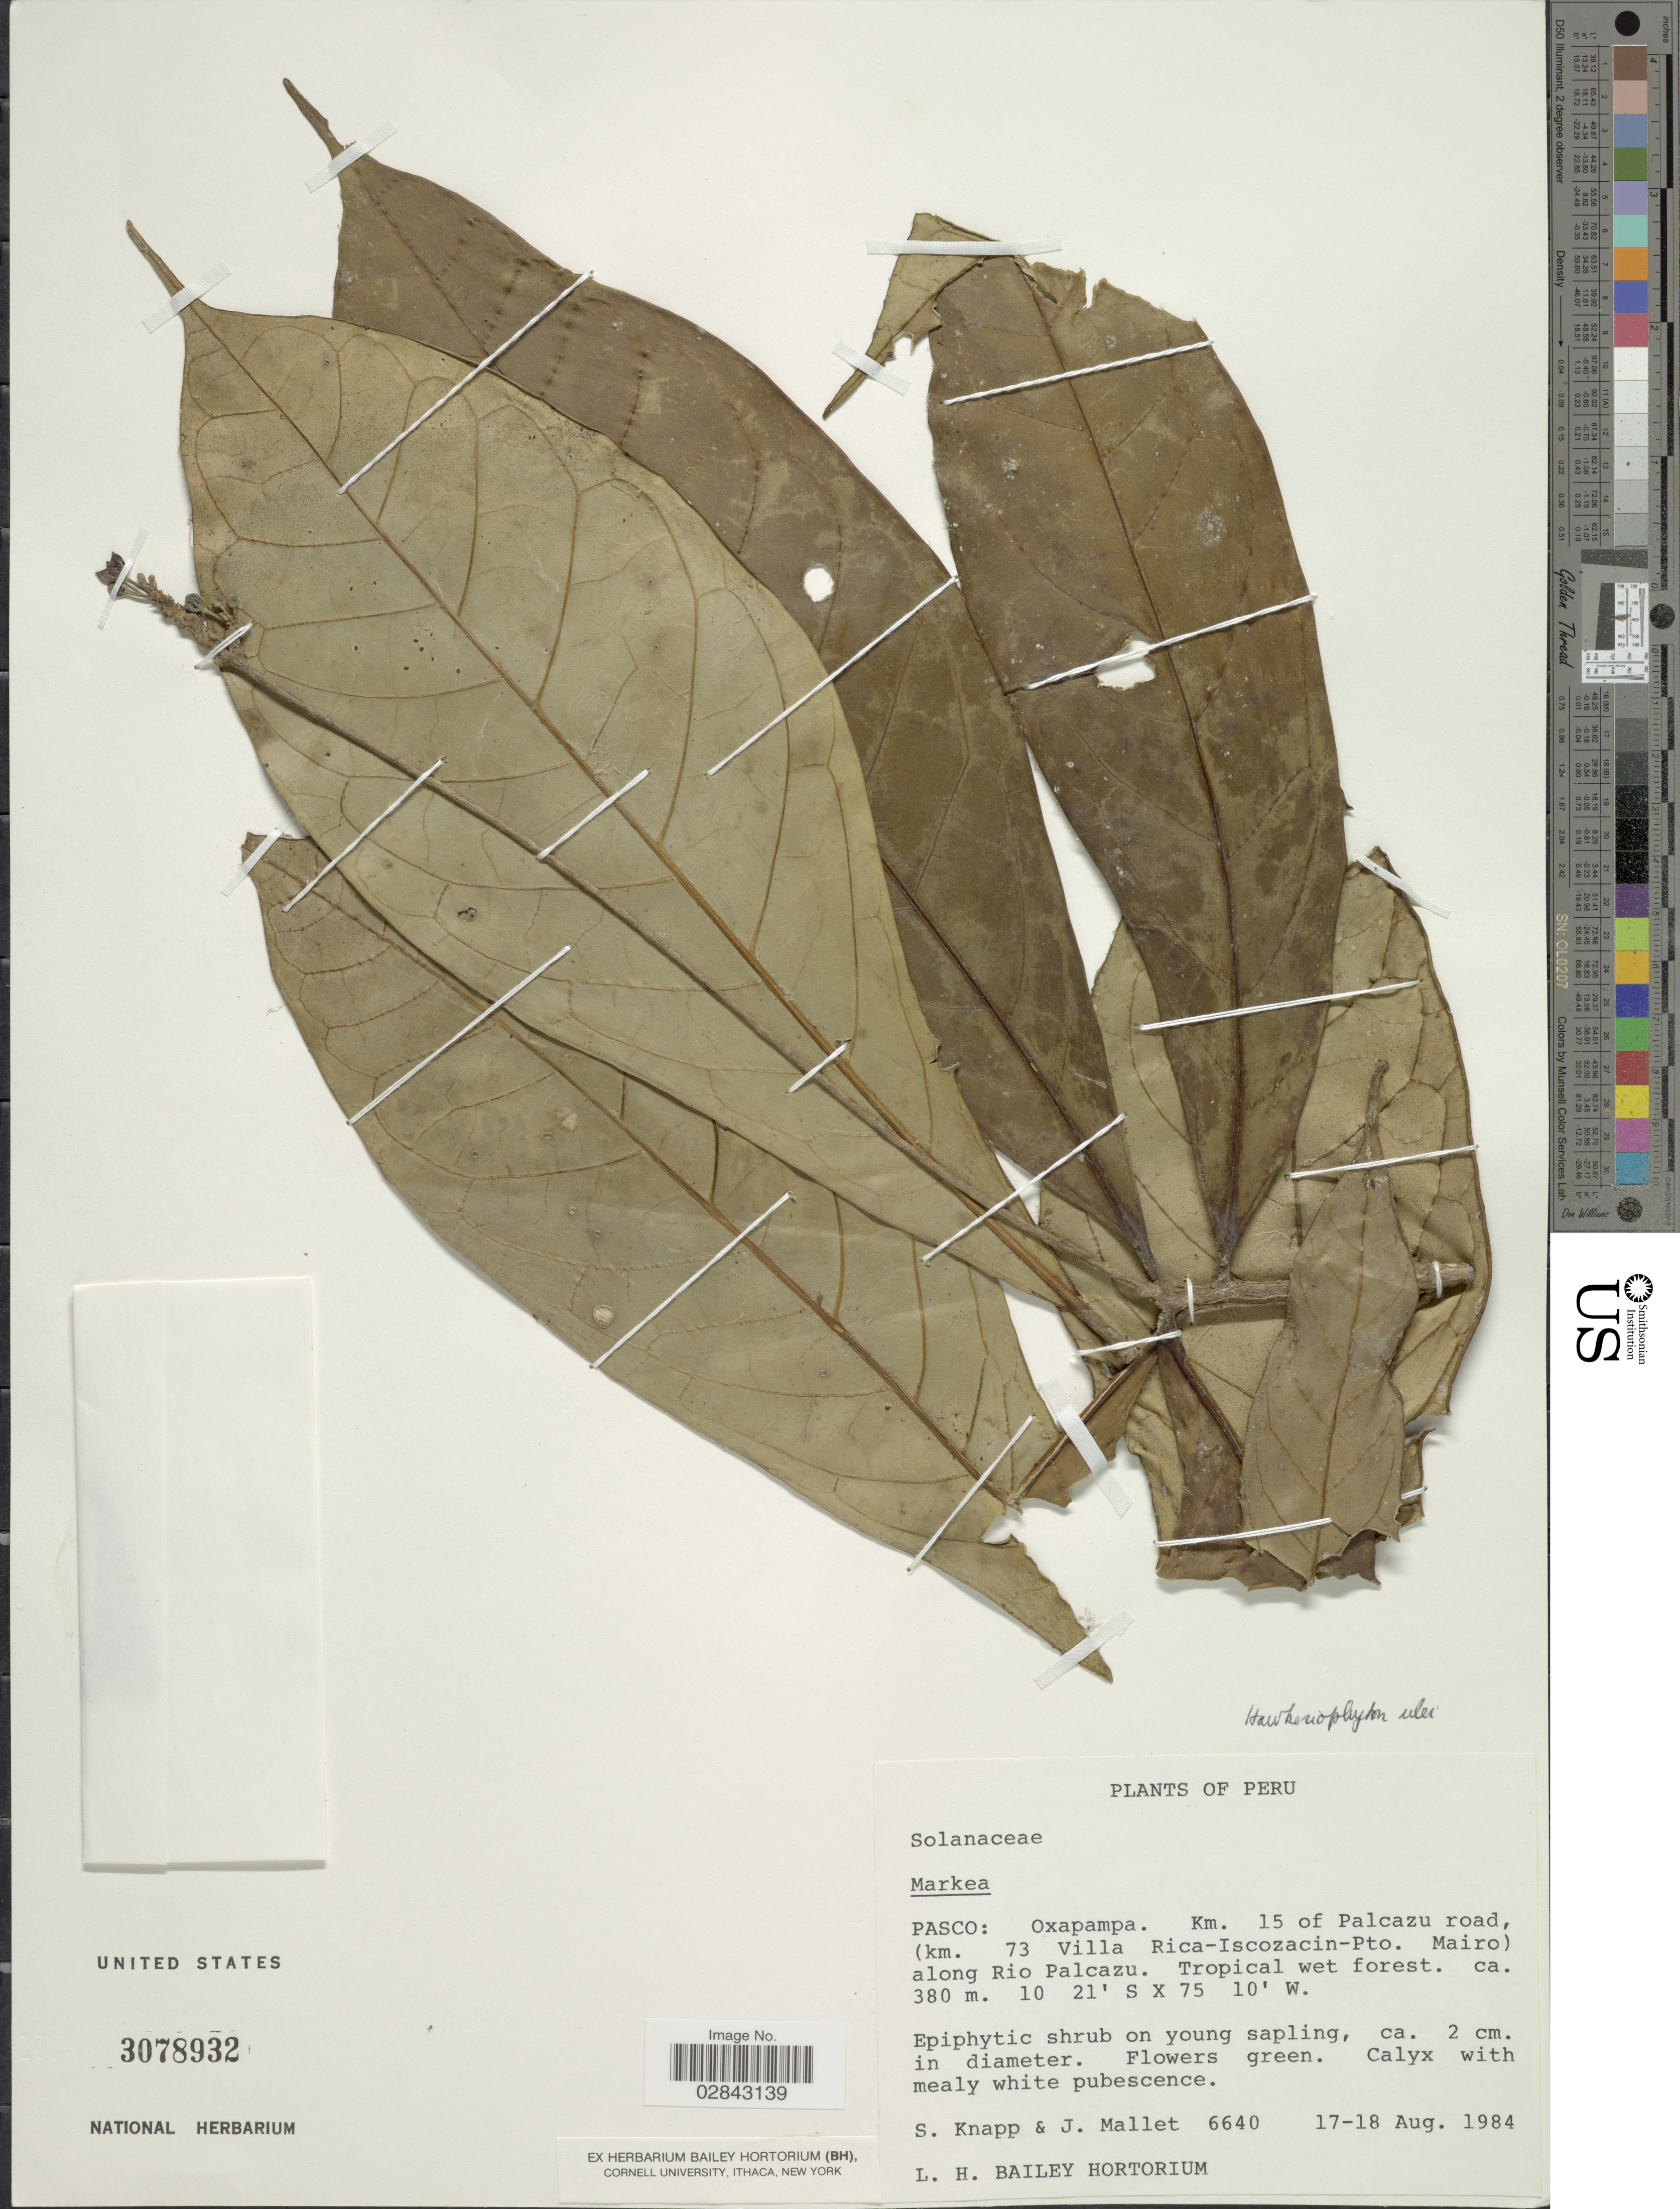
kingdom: Plantae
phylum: Tracheophyta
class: Magnoliopsida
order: Solanales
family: Solanaceae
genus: Hawkesiophyton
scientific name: Hawkesiophyton ulei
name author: (Dammer) Hunz.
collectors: S. Knapp & J. Mallet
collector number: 6640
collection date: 1984-08-17/1984-08-18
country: Peru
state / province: Pasco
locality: Oxapampa. Km. 15 of Palcazu road, (km. 73 Villa Rica-Iscozacin-Pto. Mairo) along Rio Palcazu.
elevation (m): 380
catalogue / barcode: US 3078932